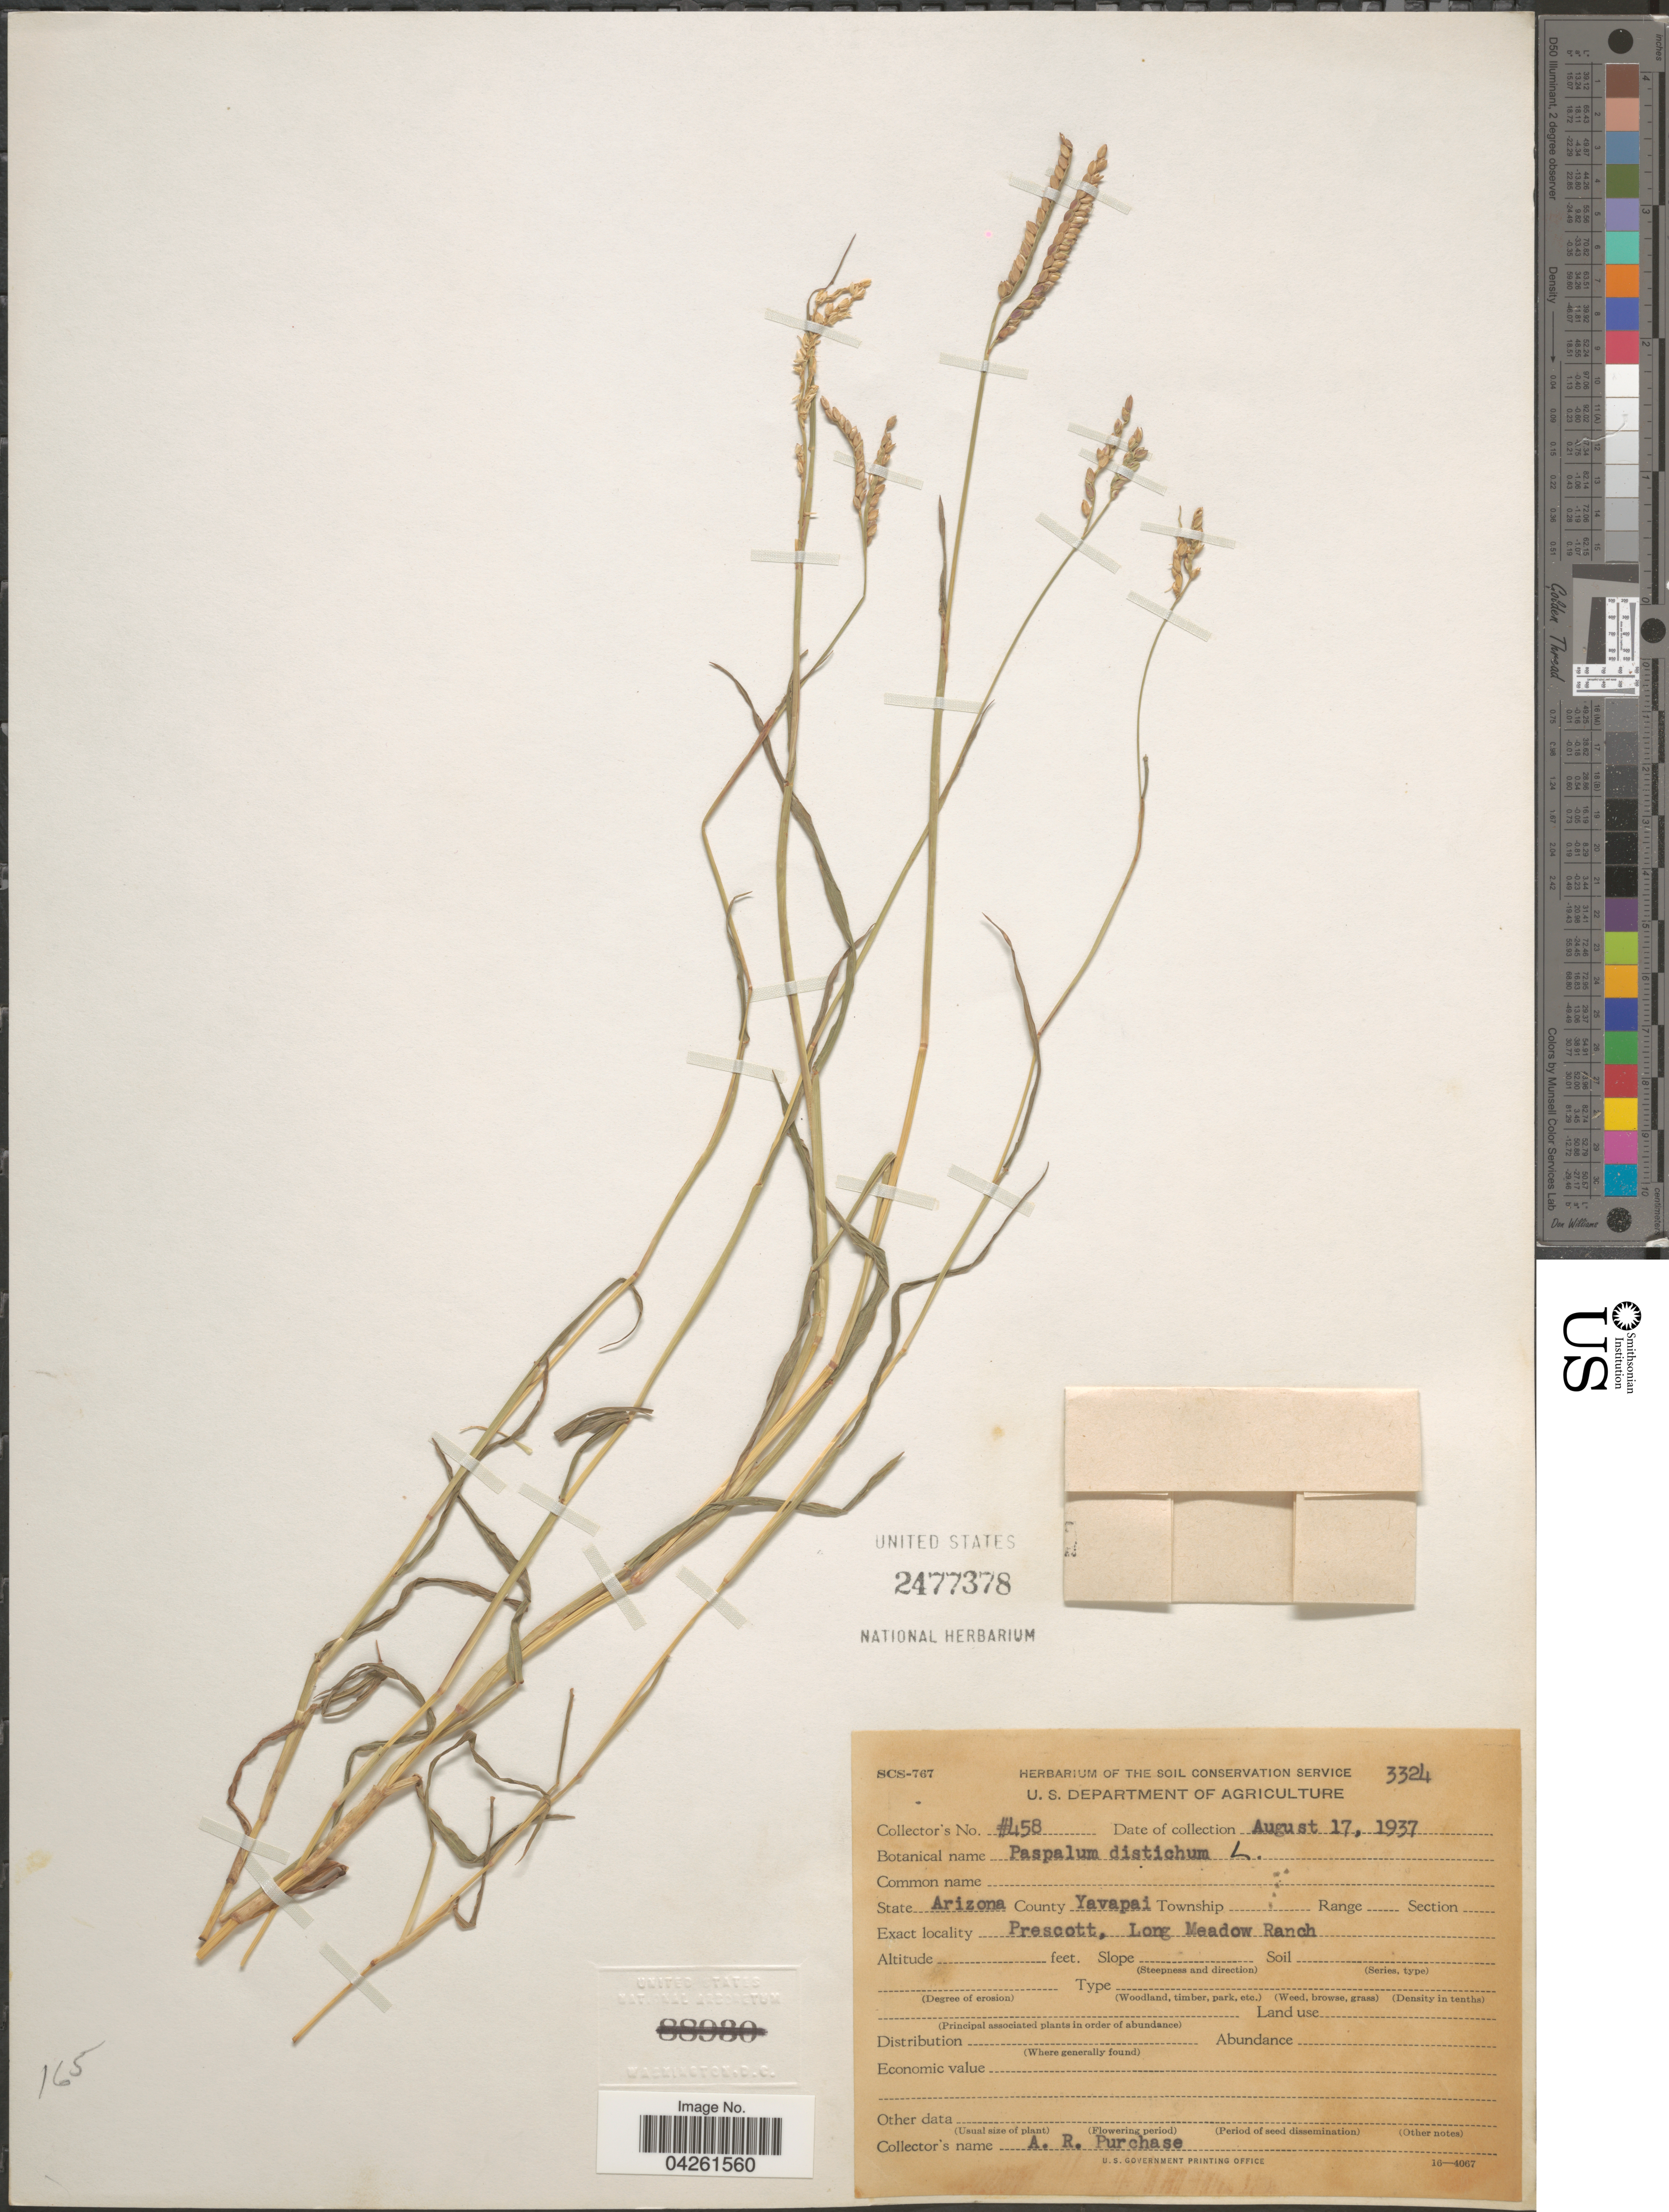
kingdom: Plantae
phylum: Tracheophyta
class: Liliopsida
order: Poales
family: Poaceae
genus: Paspalum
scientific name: Paspalum distichum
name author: L.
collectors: A. Purchase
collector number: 458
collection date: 1937-08-17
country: United States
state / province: Arizona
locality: County Yavapai. Prescott, Long Meadow Ranch.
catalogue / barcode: US 2477378